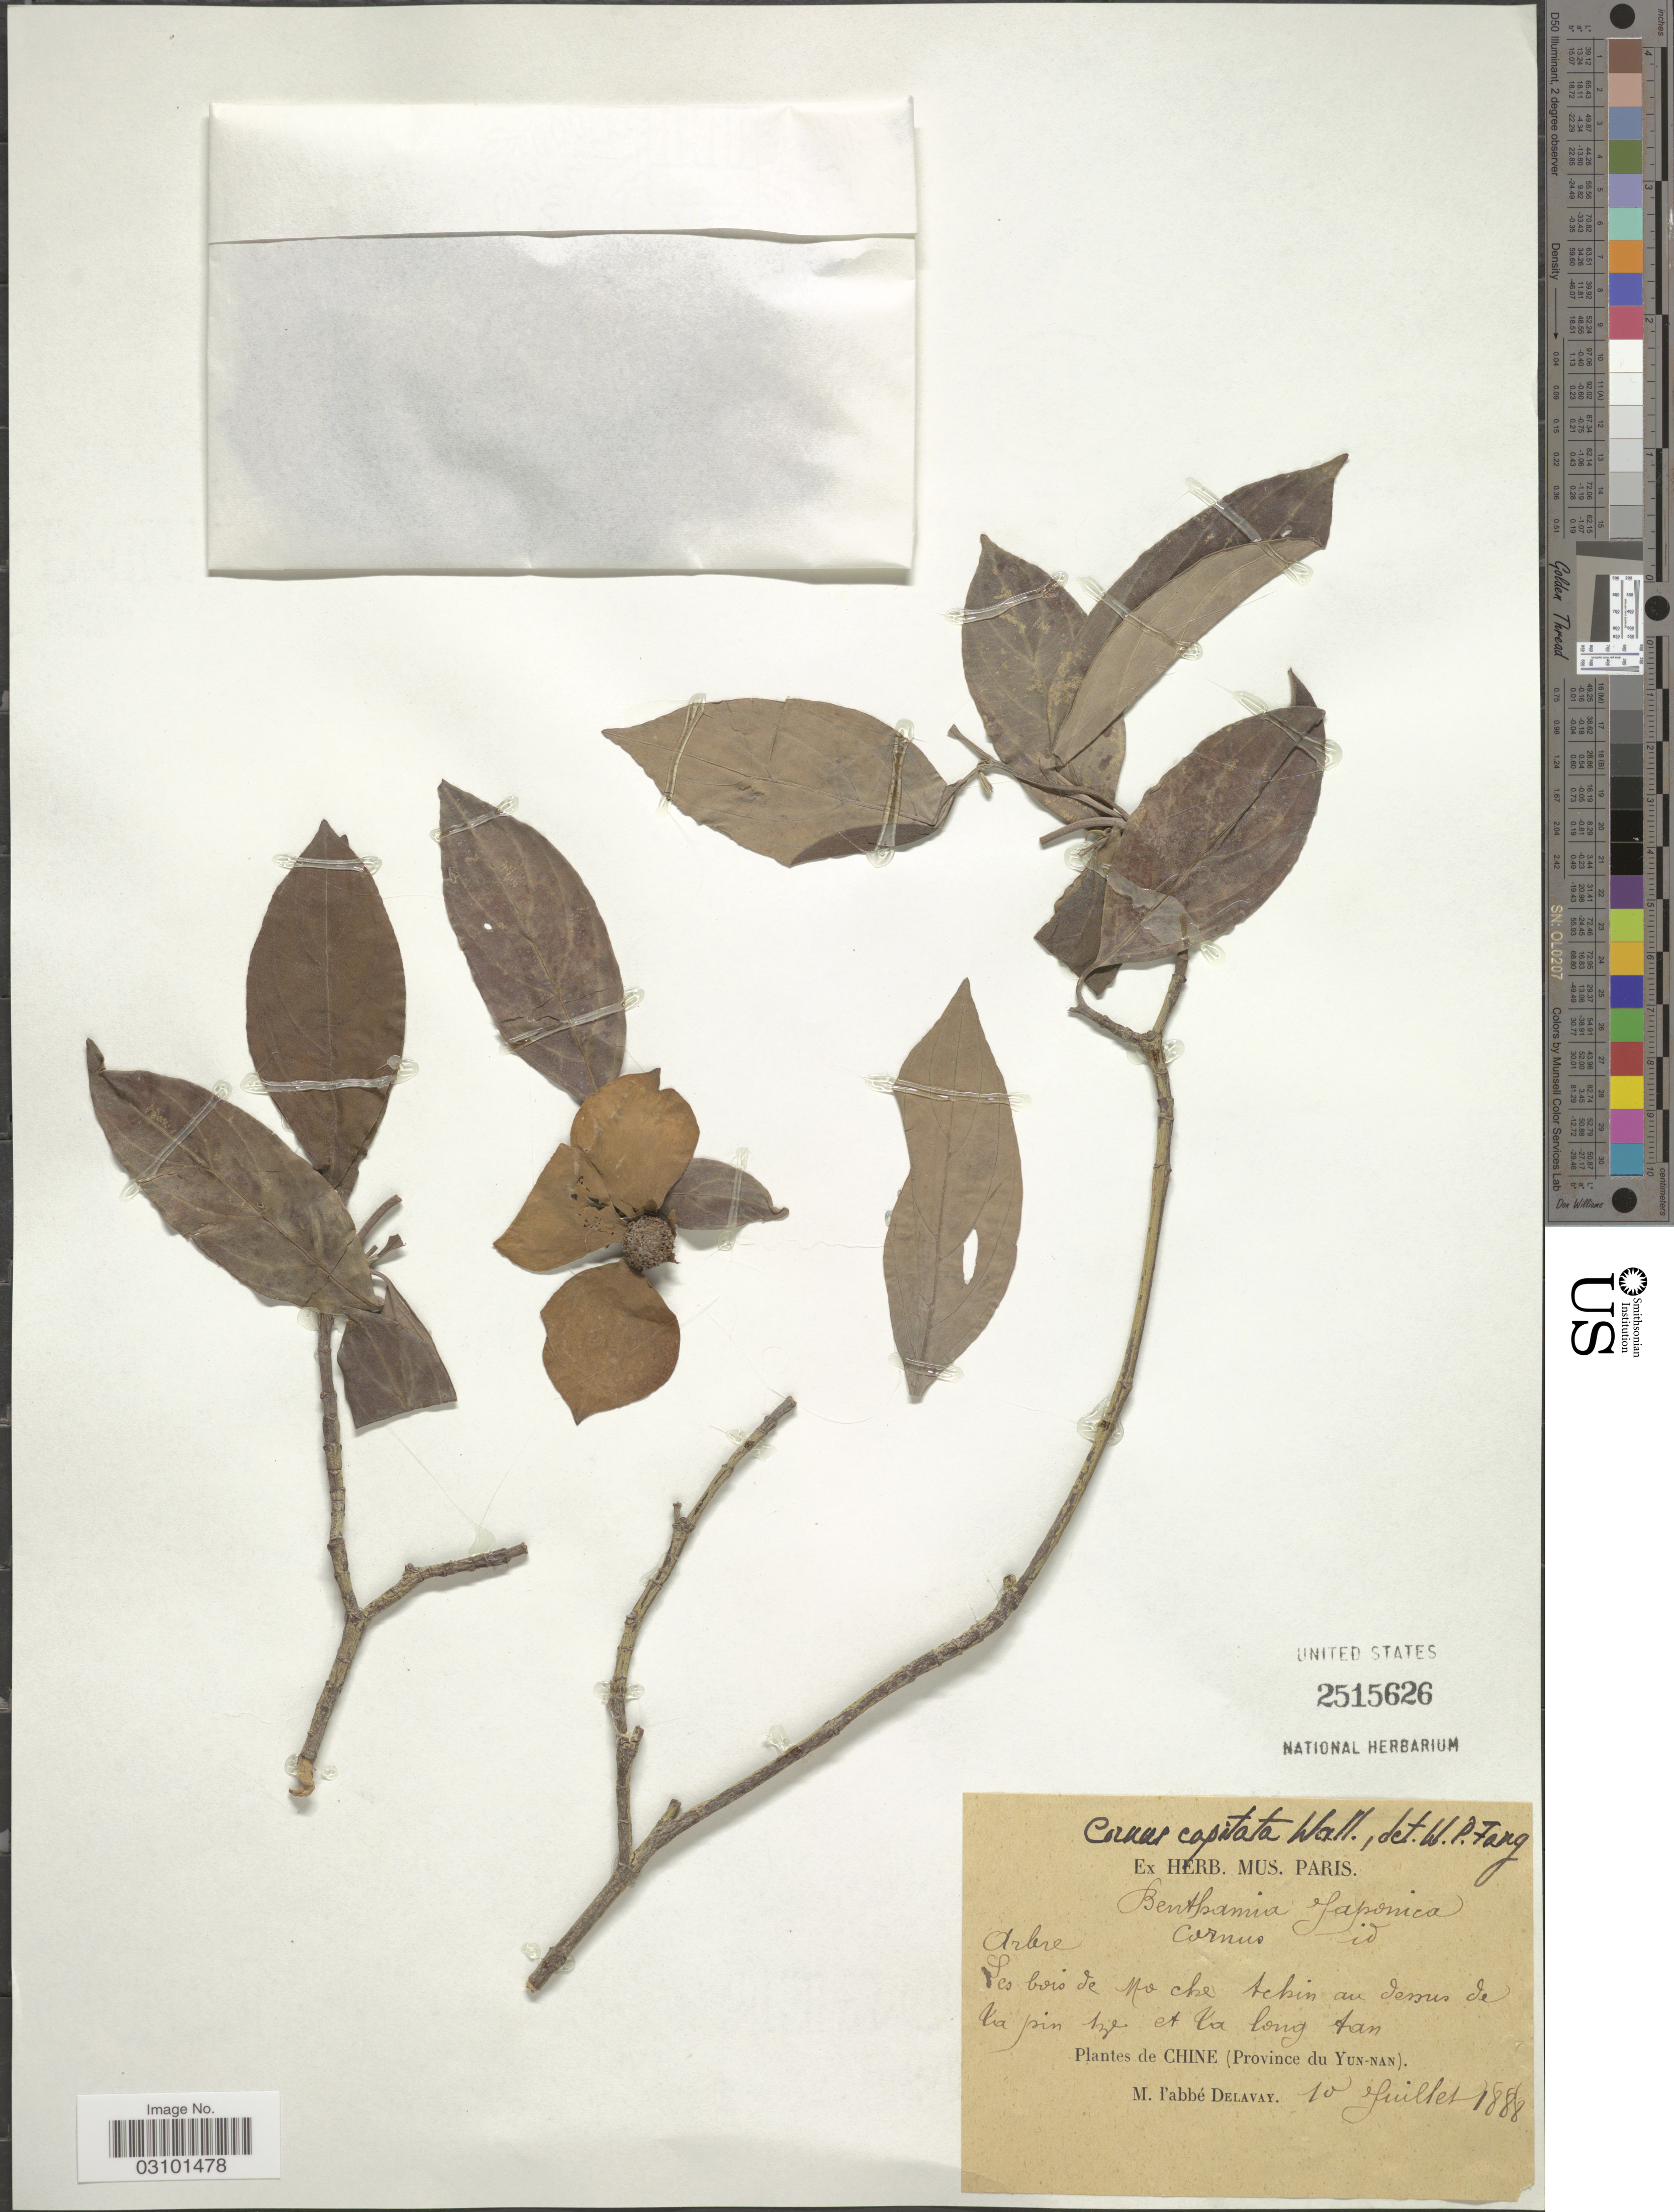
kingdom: Plantae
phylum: Tracheophyta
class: Magnoliopsida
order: Cornales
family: Cornaceae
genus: Cornus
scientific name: Cornus capitata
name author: Wall.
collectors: P. Delavay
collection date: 1888-07-10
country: China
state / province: Yunnan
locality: Les bois de Mo che tchin au dessus de la pin tze et Va long tan.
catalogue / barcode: US 2515626